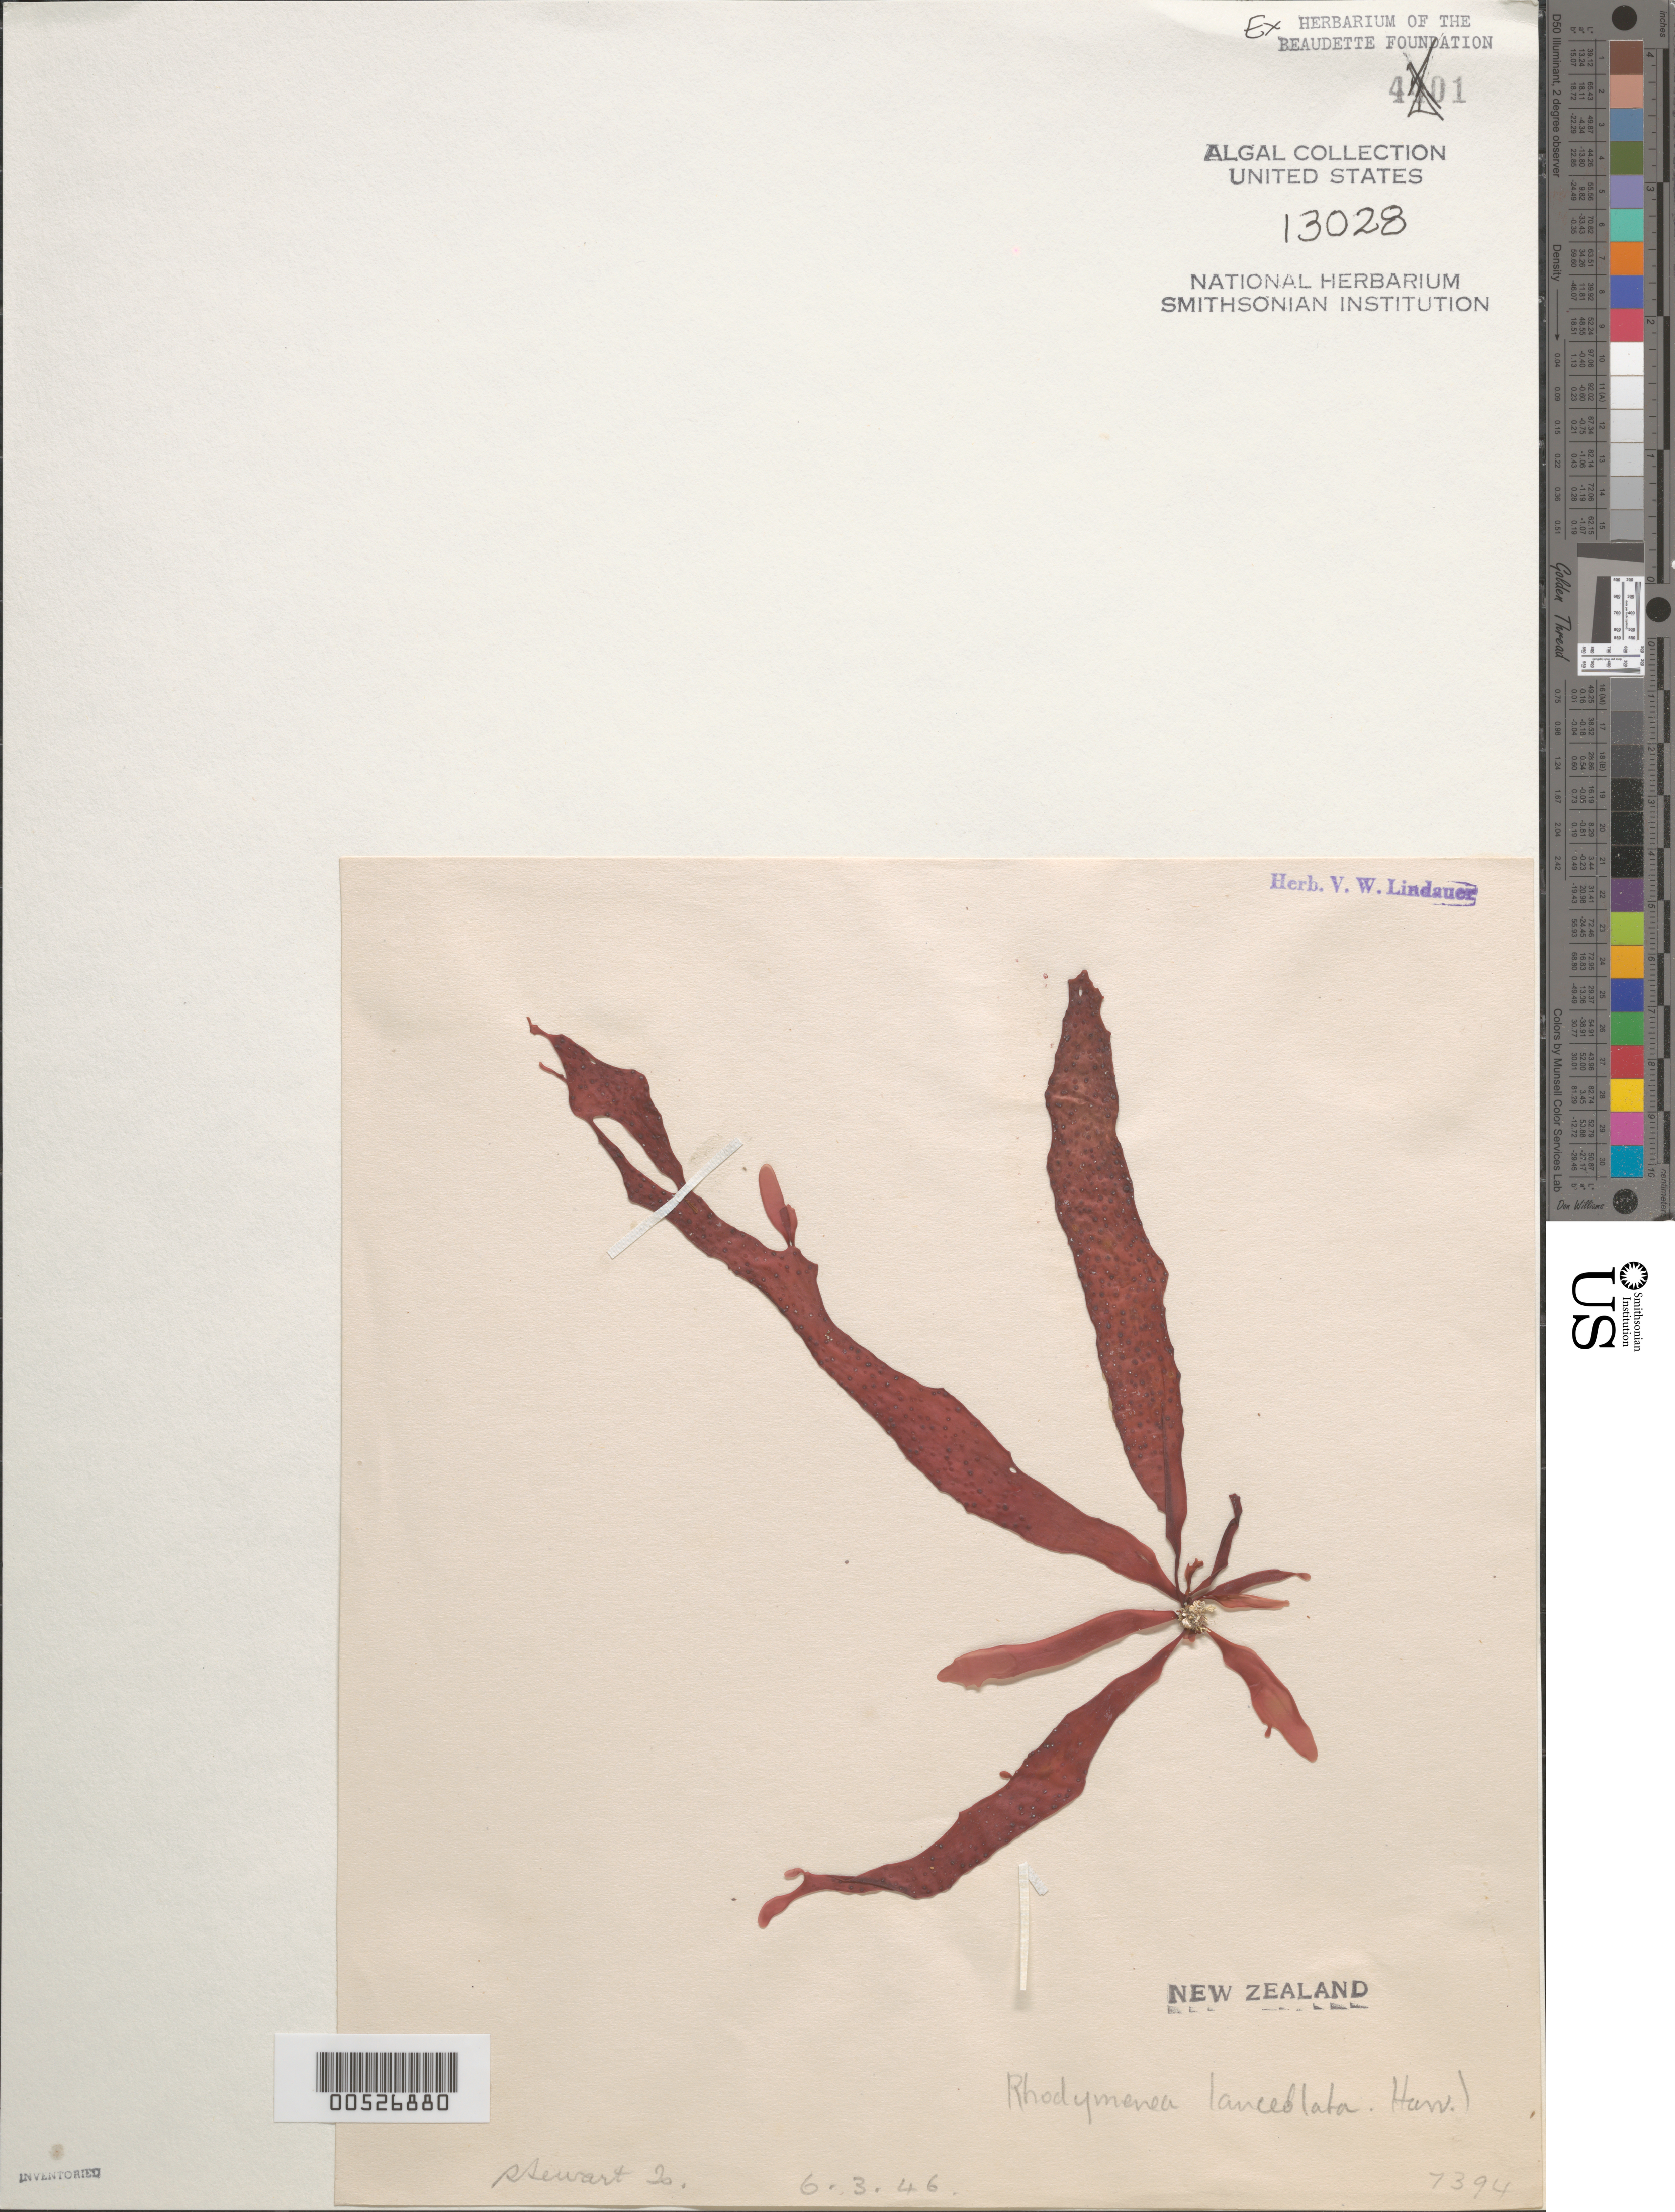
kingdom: Plantae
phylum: Rhodophyta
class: Florideophyceae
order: Rhodymeniales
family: Hymenocladiaceae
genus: Hymenocladia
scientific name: Hymenocladia chondricola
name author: (Sonder) J.A. Lewis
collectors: V. Lindauer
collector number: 7394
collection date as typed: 06 Mar 1946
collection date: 1946-03-06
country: New Zealand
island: Stewart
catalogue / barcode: US 13028